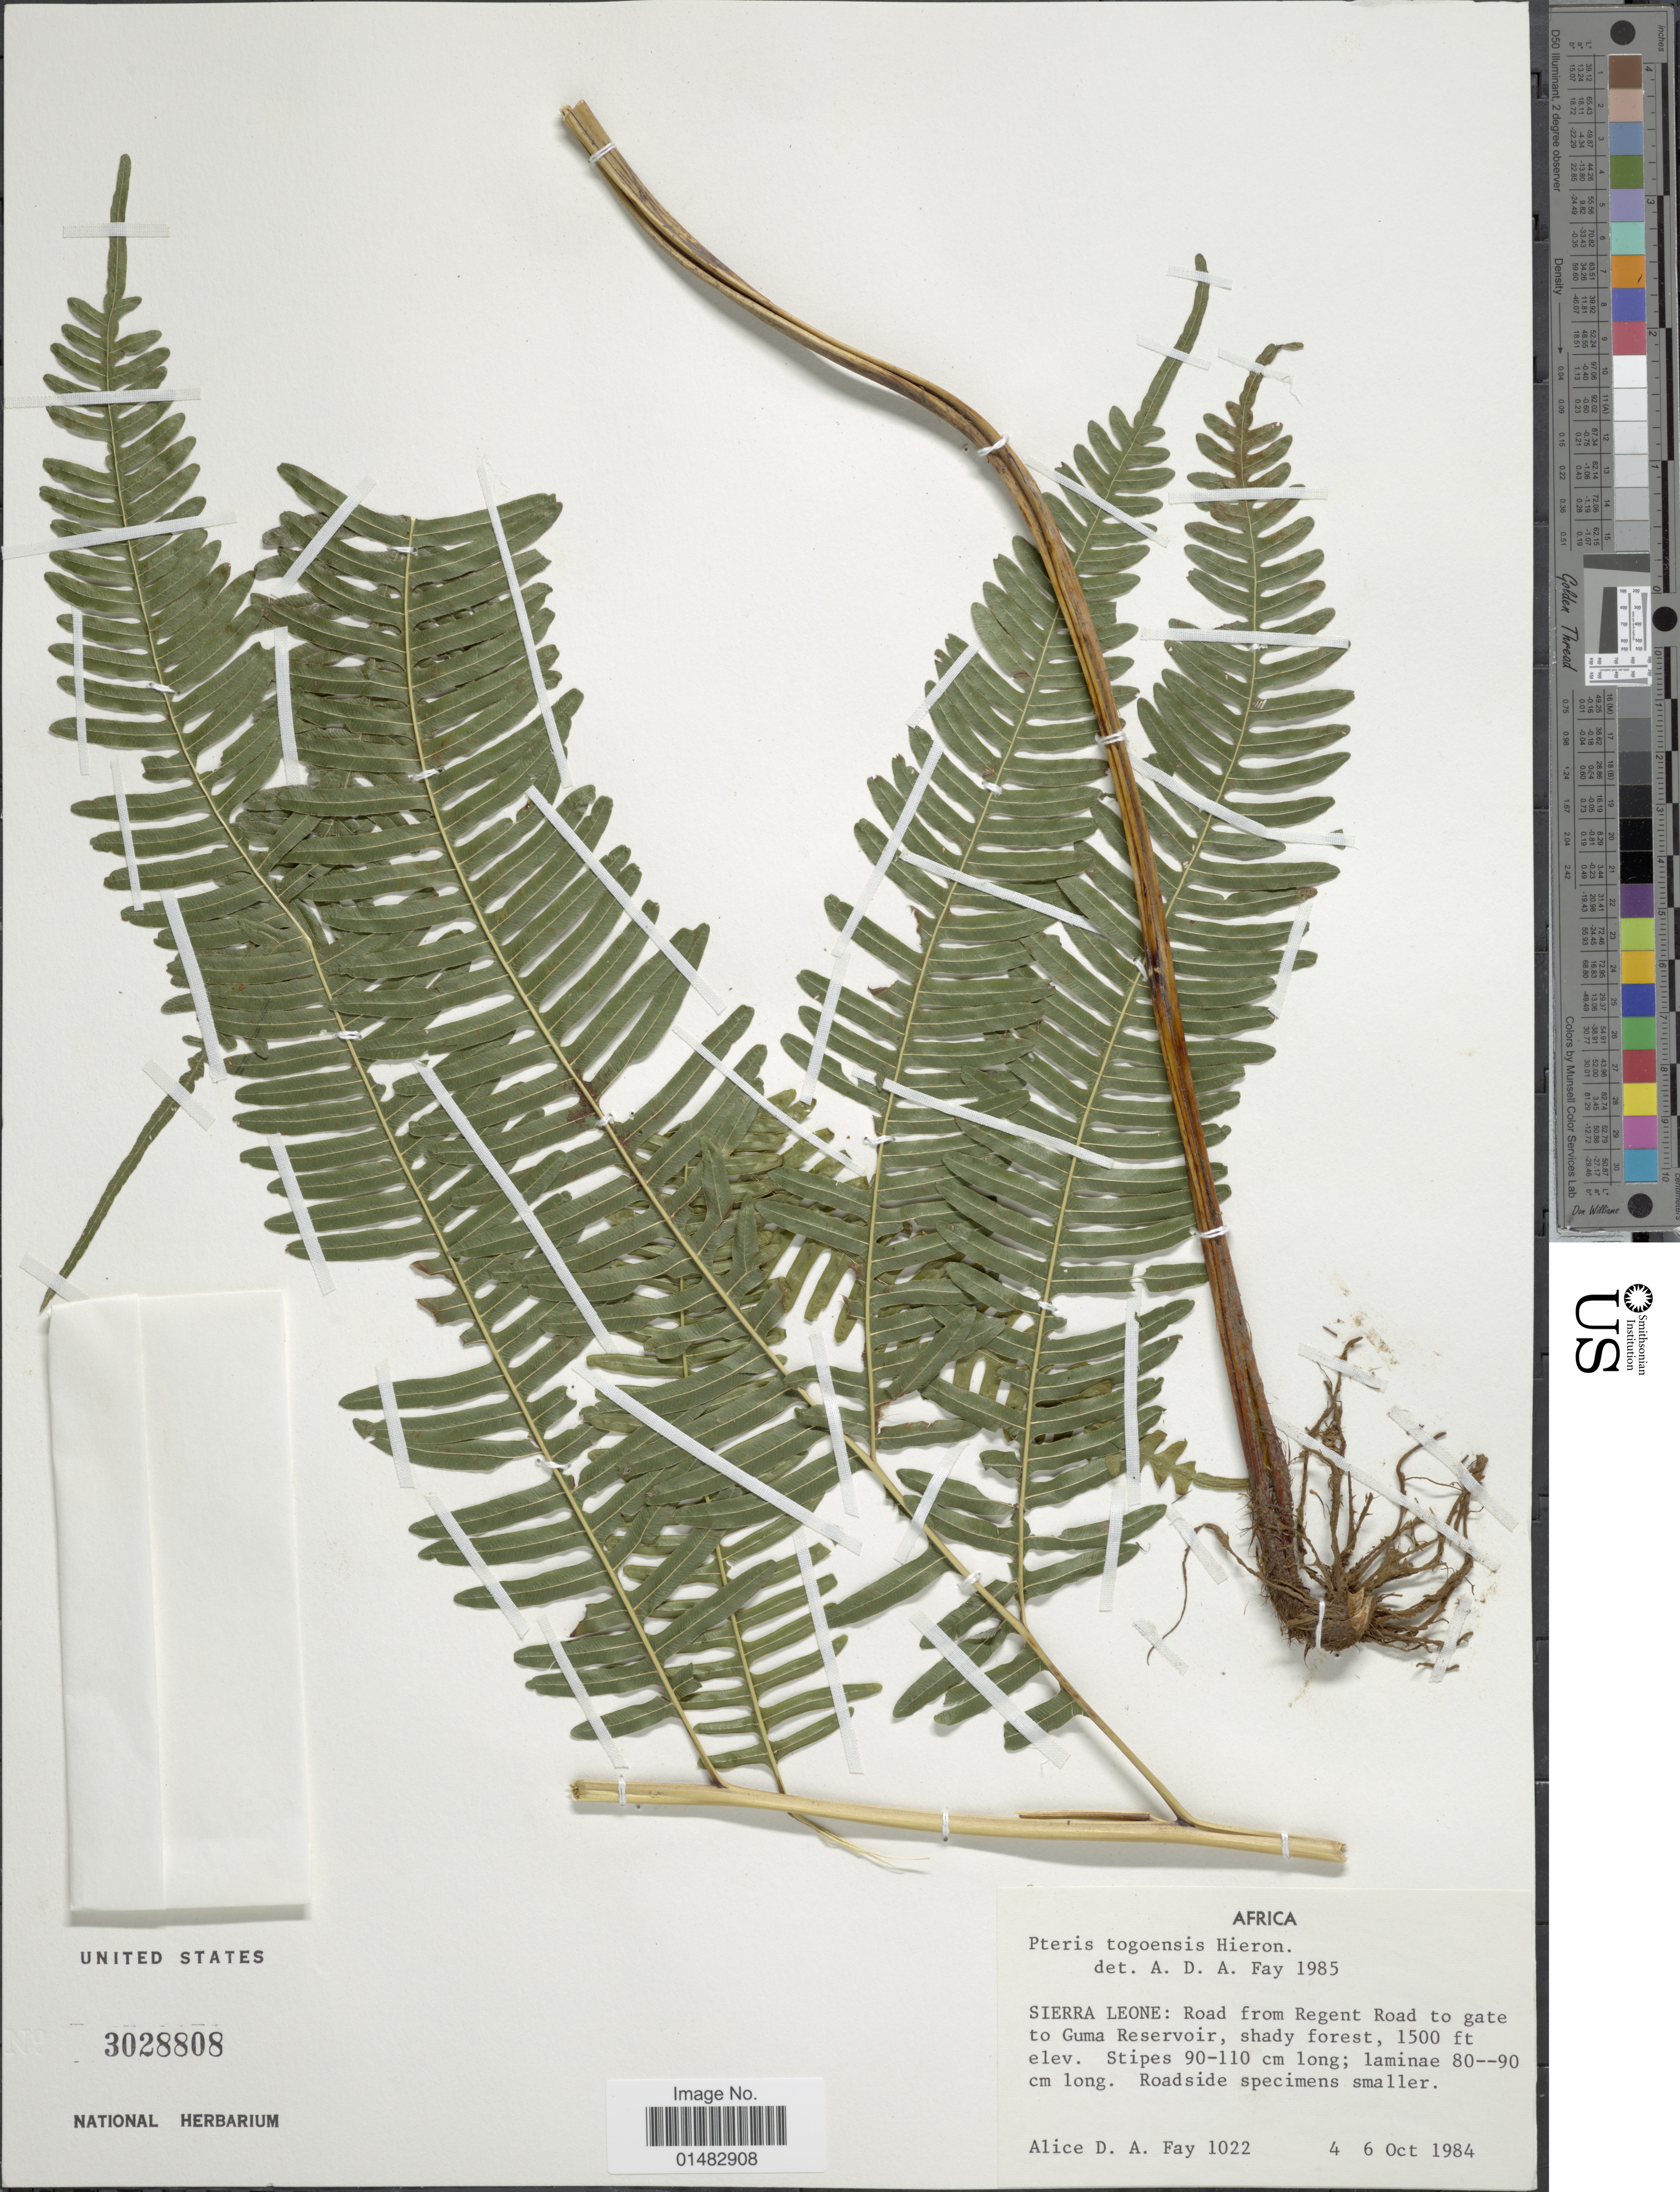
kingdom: Plantae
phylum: Tracheophyta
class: Polypodiopsida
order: Polypodiales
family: Pteridaceae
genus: Pteris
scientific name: Pteris togoensis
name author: Hieron.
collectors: A. Fay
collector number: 1022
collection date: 1984-10-04/1984-10-06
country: Sierra Leone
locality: Road from Regent Road to gate to Guma Reservoir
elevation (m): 457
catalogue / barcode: US 3028808